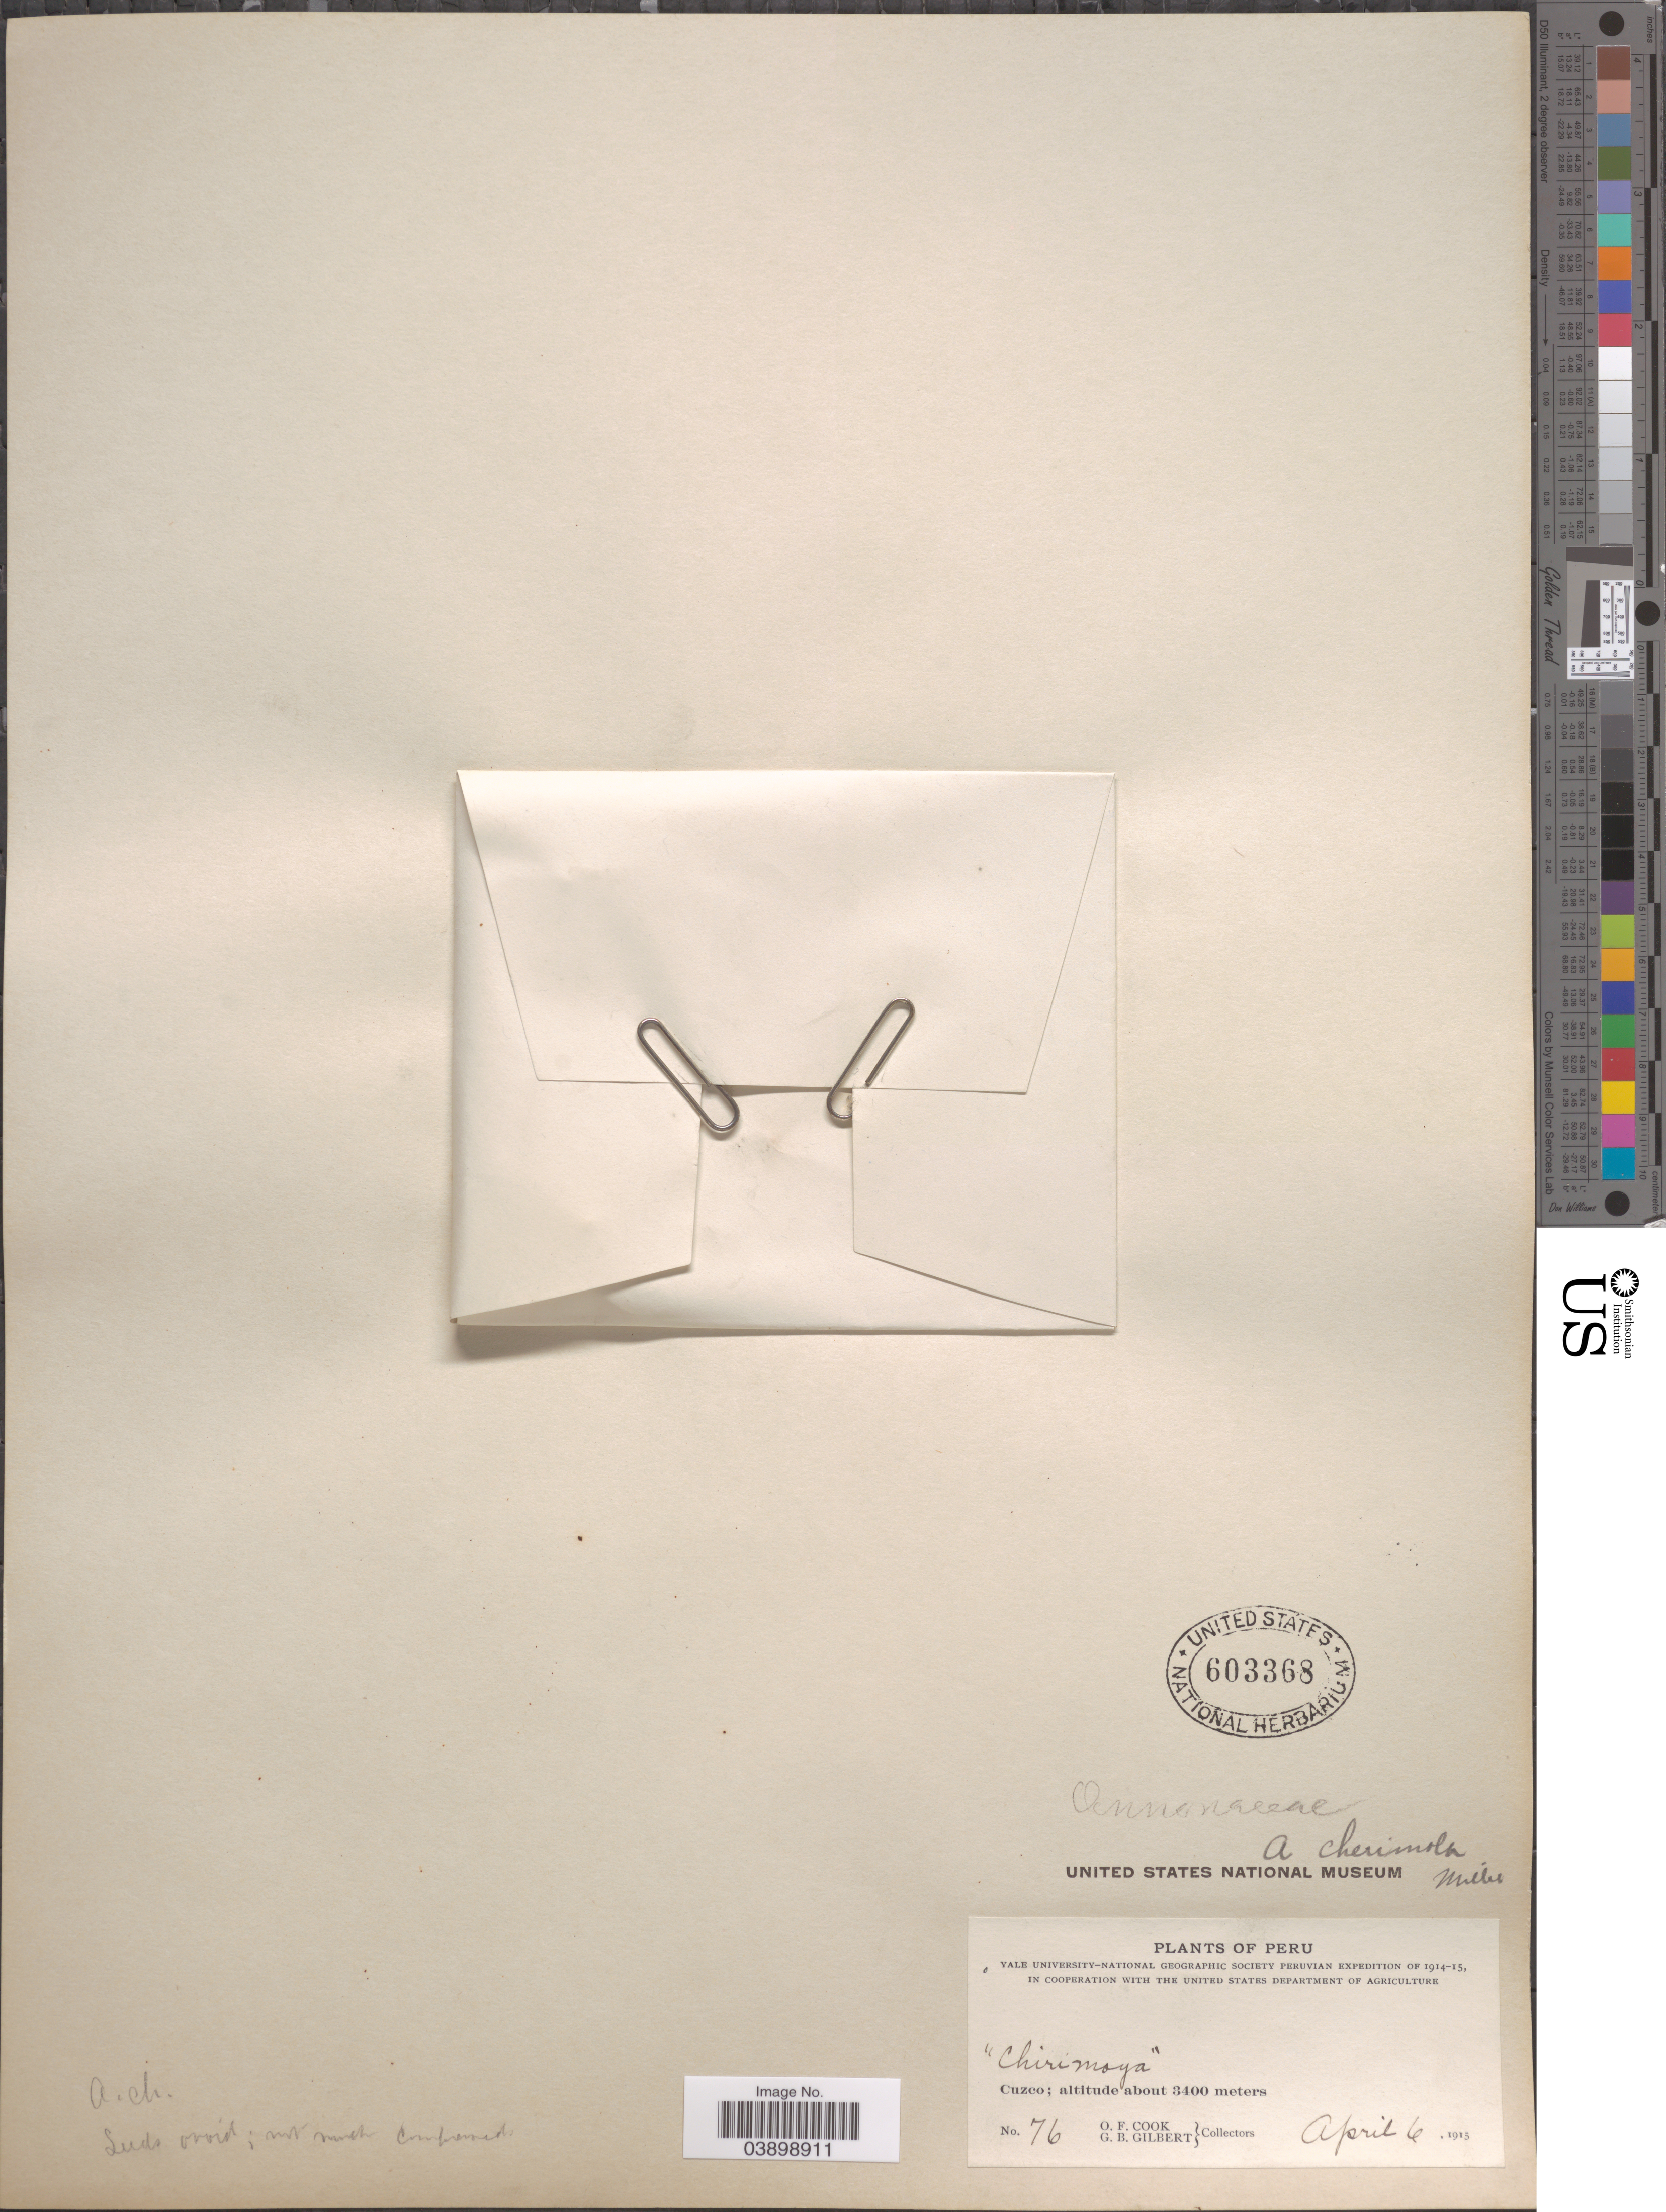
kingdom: Plantae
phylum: Tracheophyta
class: Magnoliopsida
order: Magnoliales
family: Annonaceae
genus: Annona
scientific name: Annona cherimola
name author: Mill.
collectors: O. F. Cook & G. B. Gilbert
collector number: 76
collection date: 1915-04-06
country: Peru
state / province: Cusco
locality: Cuzco.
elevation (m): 3400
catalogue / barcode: US 603368